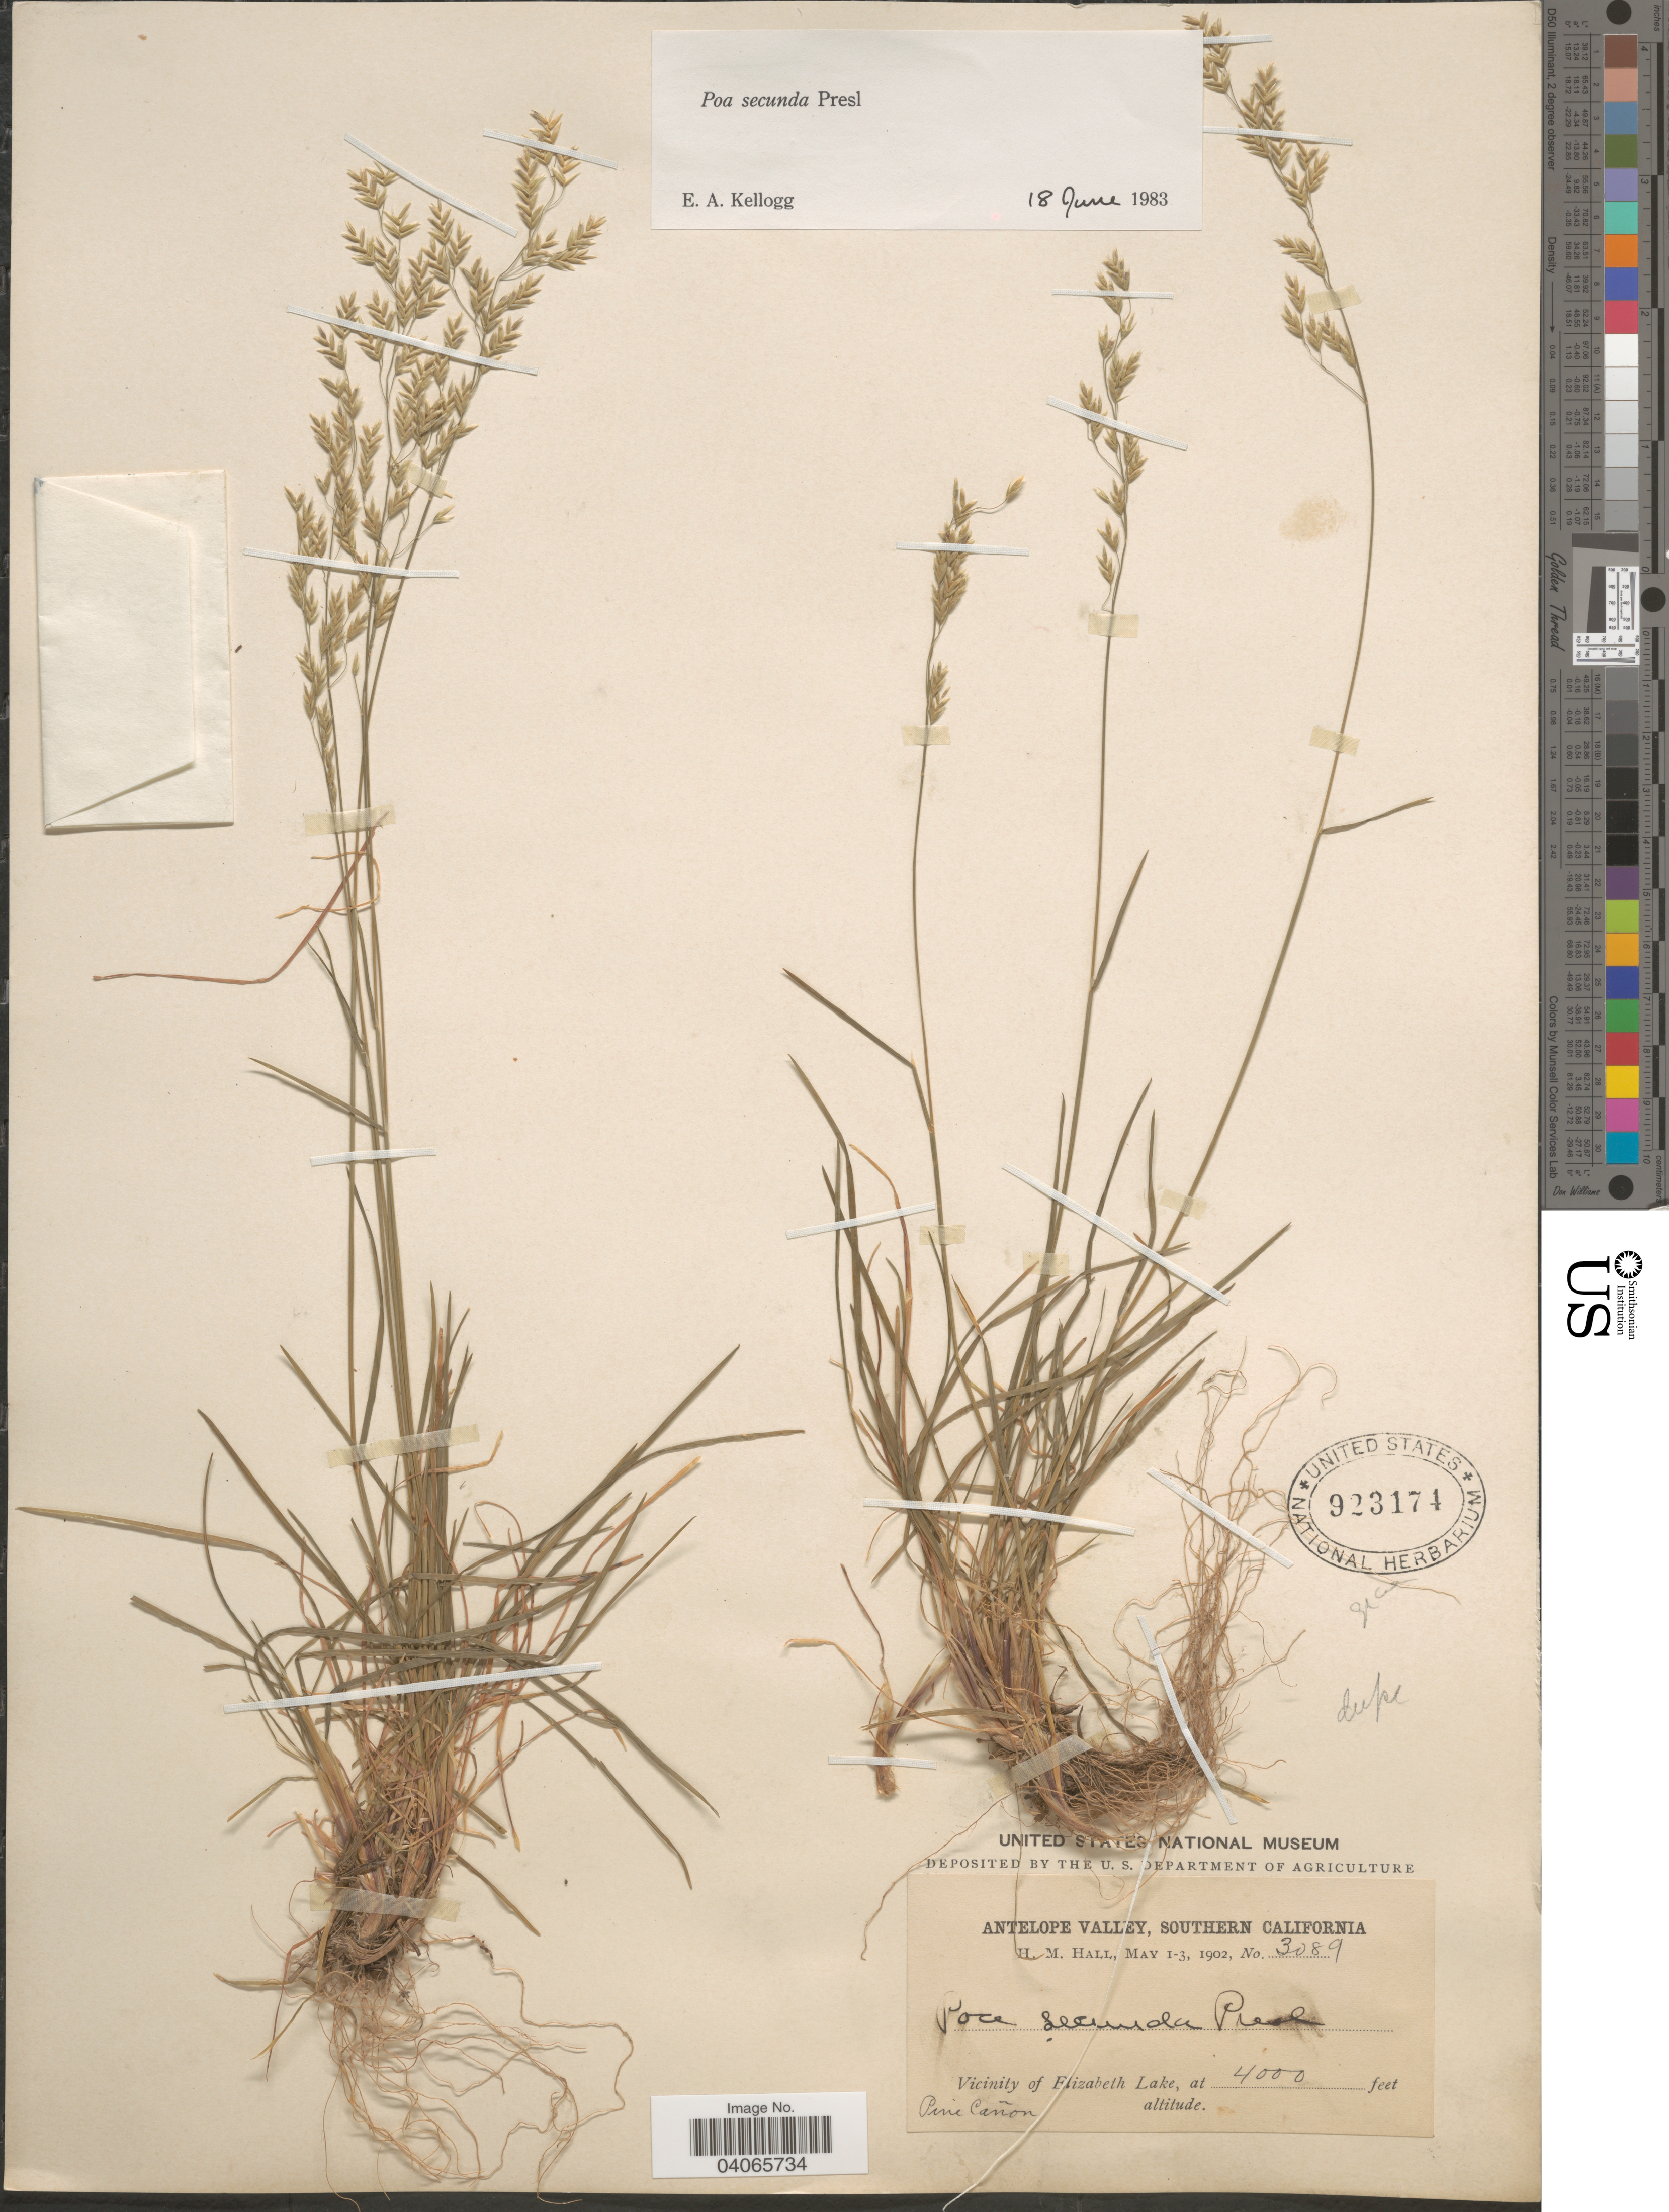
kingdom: Plantae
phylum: Tracheophyta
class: Liliopsida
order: Poales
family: Poaceae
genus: Poa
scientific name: Poa secunda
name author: J. Presl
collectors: H. M. Hall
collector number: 3089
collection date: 1902-05-01/1902-05-03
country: United States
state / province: California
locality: Antelope Valley, Southern California. Vicinity of Elizabeth Lake. Pine Cañon.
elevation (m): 1219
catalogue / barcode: US 923174